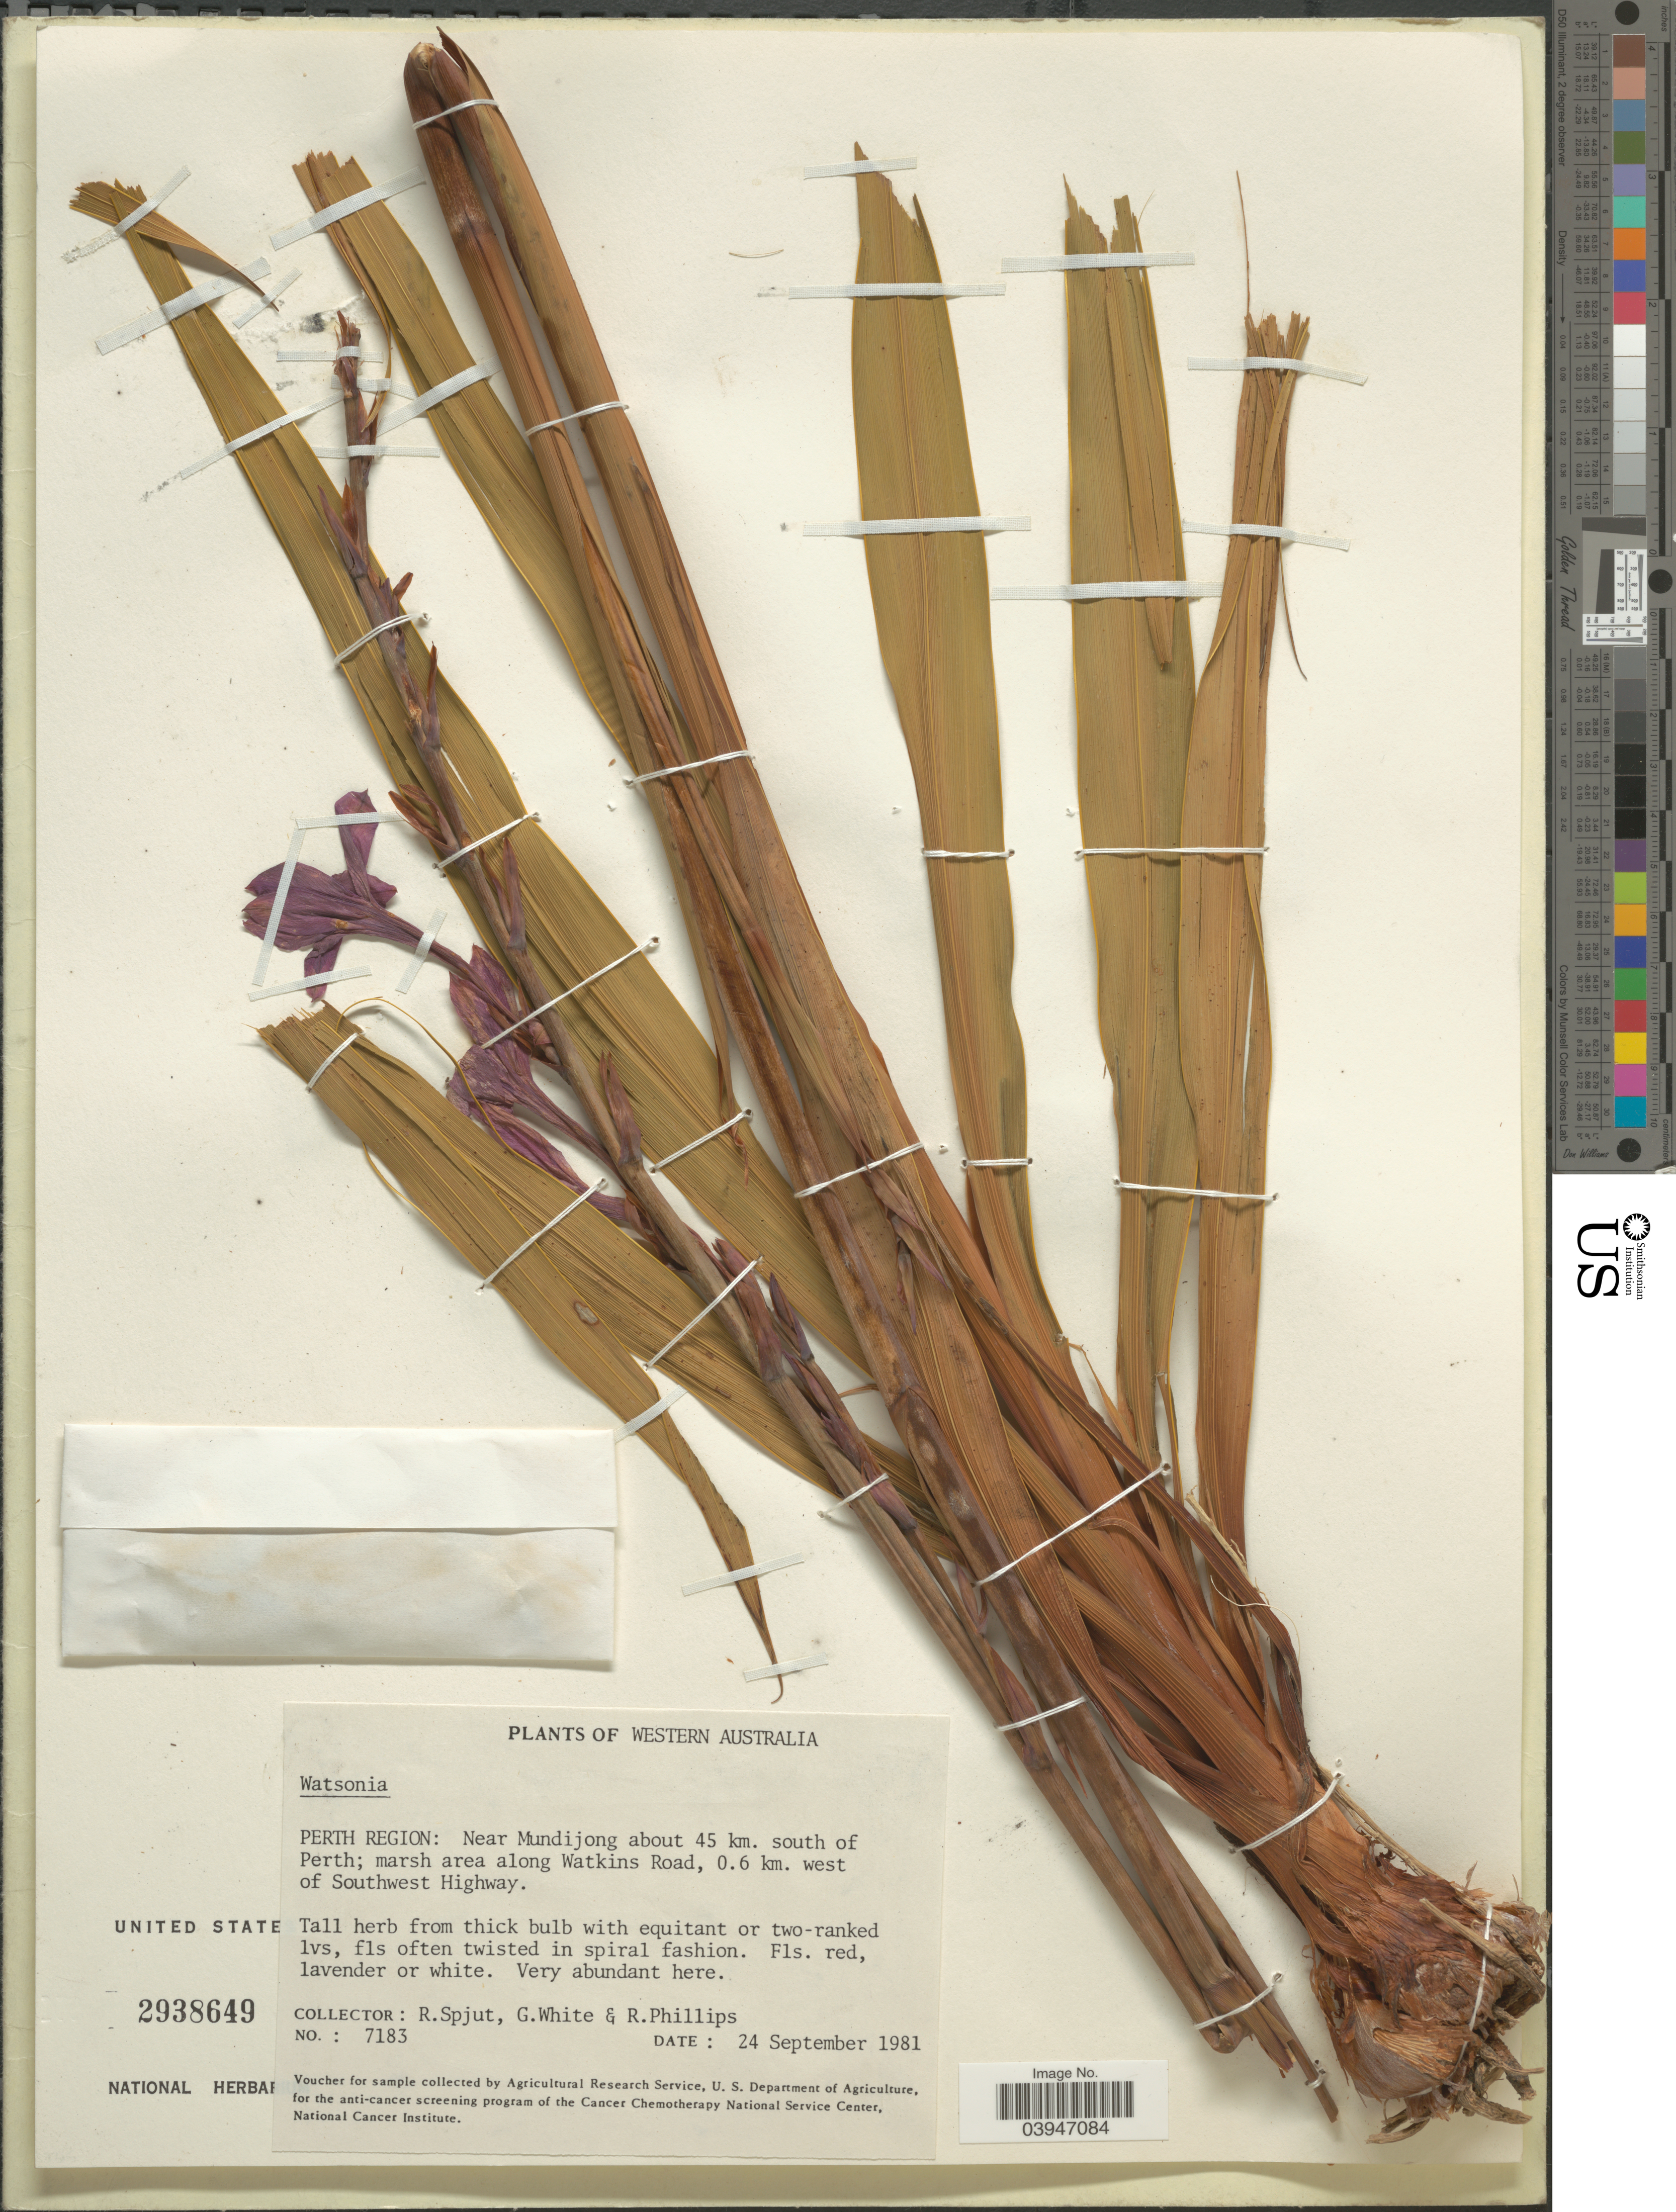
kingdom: Plantae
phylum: Tracheophyta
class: Liliopsida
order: Asparagales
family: Iridaceae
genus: Watsonia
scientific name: Watsonia sp.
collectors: R. Spjut, G. White & R. Phillips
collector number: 7183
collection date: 1981-09-24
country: Australia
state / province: Western Australia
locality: Perth Region: Near Mundijong about 45 km. south of Perth; marsh area along Watkins Road, 0.6 km. west of Southwest Highway.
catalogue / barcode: US 2938649